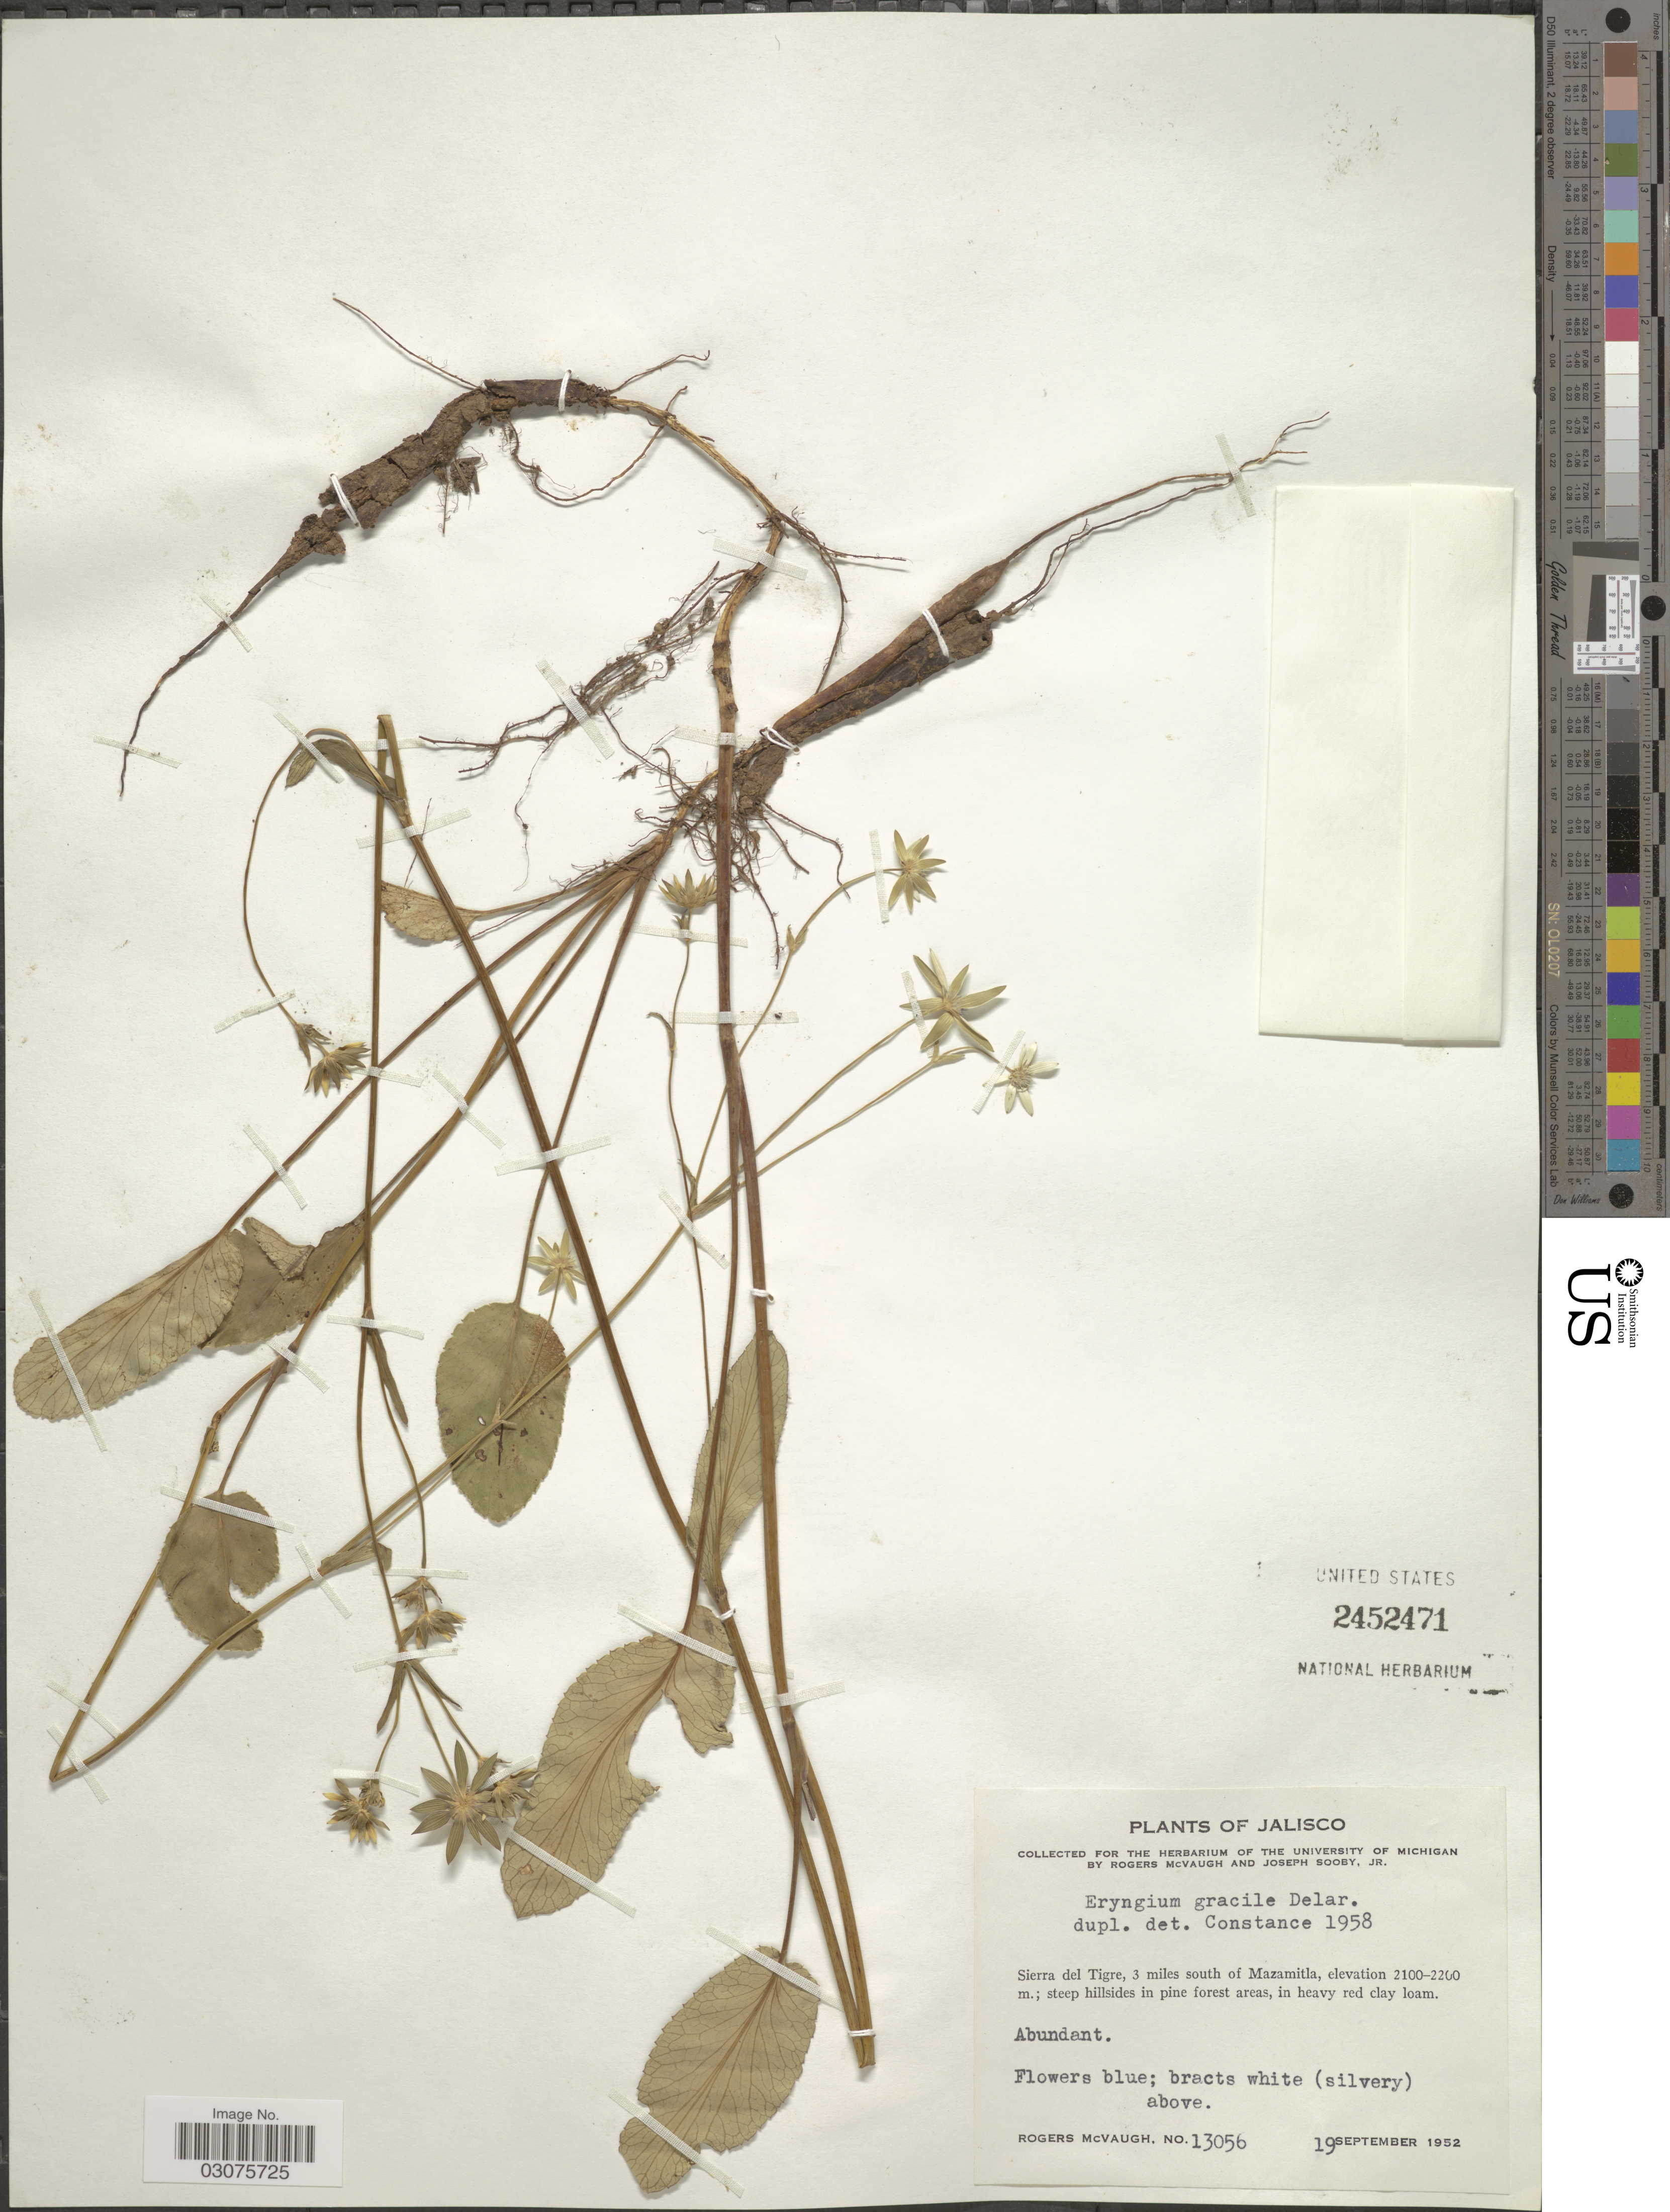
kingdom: Plantae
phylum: Tracheophyta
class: Magnoliopsida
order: Apiales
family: Apiaceae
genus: Eryngium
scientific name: Eryngium gracile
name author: F. Delaroche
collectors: R. McVaugh & J. Sooby Jr.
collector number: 13056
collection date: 1952-09-19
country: Mexico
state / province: Jalisco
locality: Sierra del Tigre, 3 miles south of Mazamitla.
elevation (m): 2100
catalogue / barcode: US 2452471